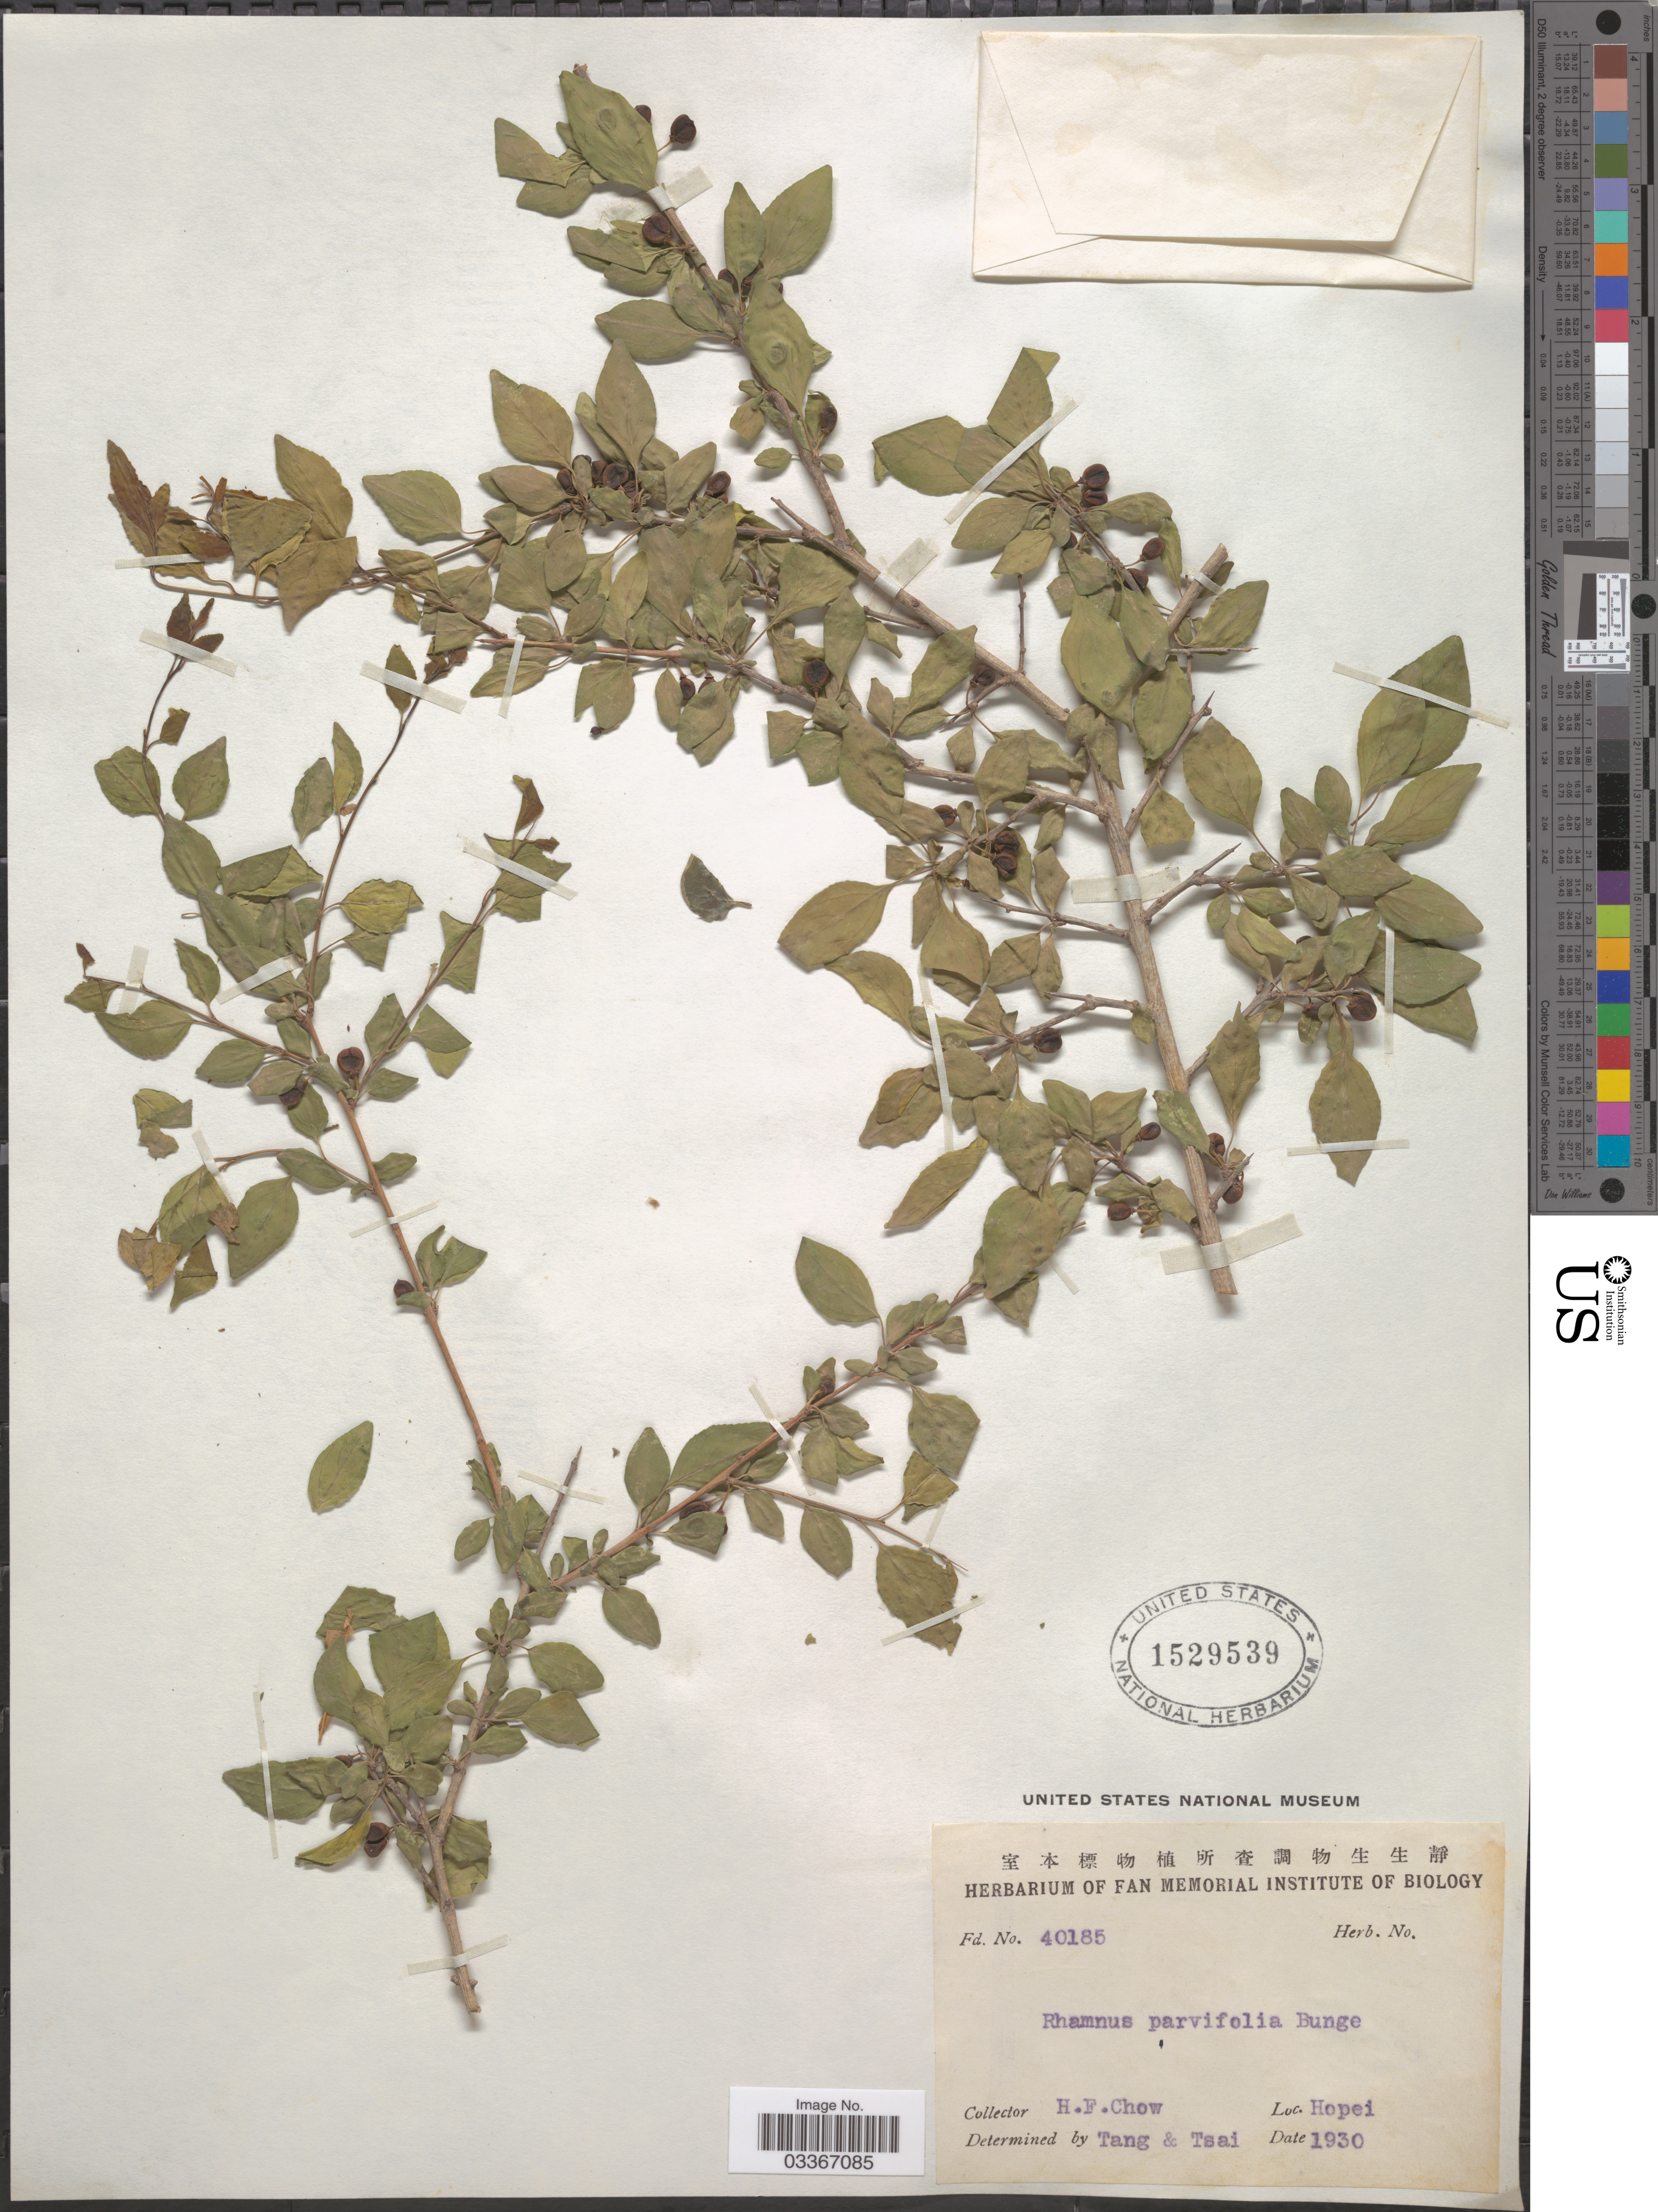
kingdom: Plantae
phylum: Tracheophyta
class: Magnoliopsida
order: Rosales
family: Rhamnaceae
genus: Rhamnus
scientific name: Rhamnus parvifolia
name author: Bunge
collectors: H. Chow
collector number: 40185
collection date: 1930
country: China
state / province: Hebei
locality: Hopei.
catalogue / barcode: US 1529539